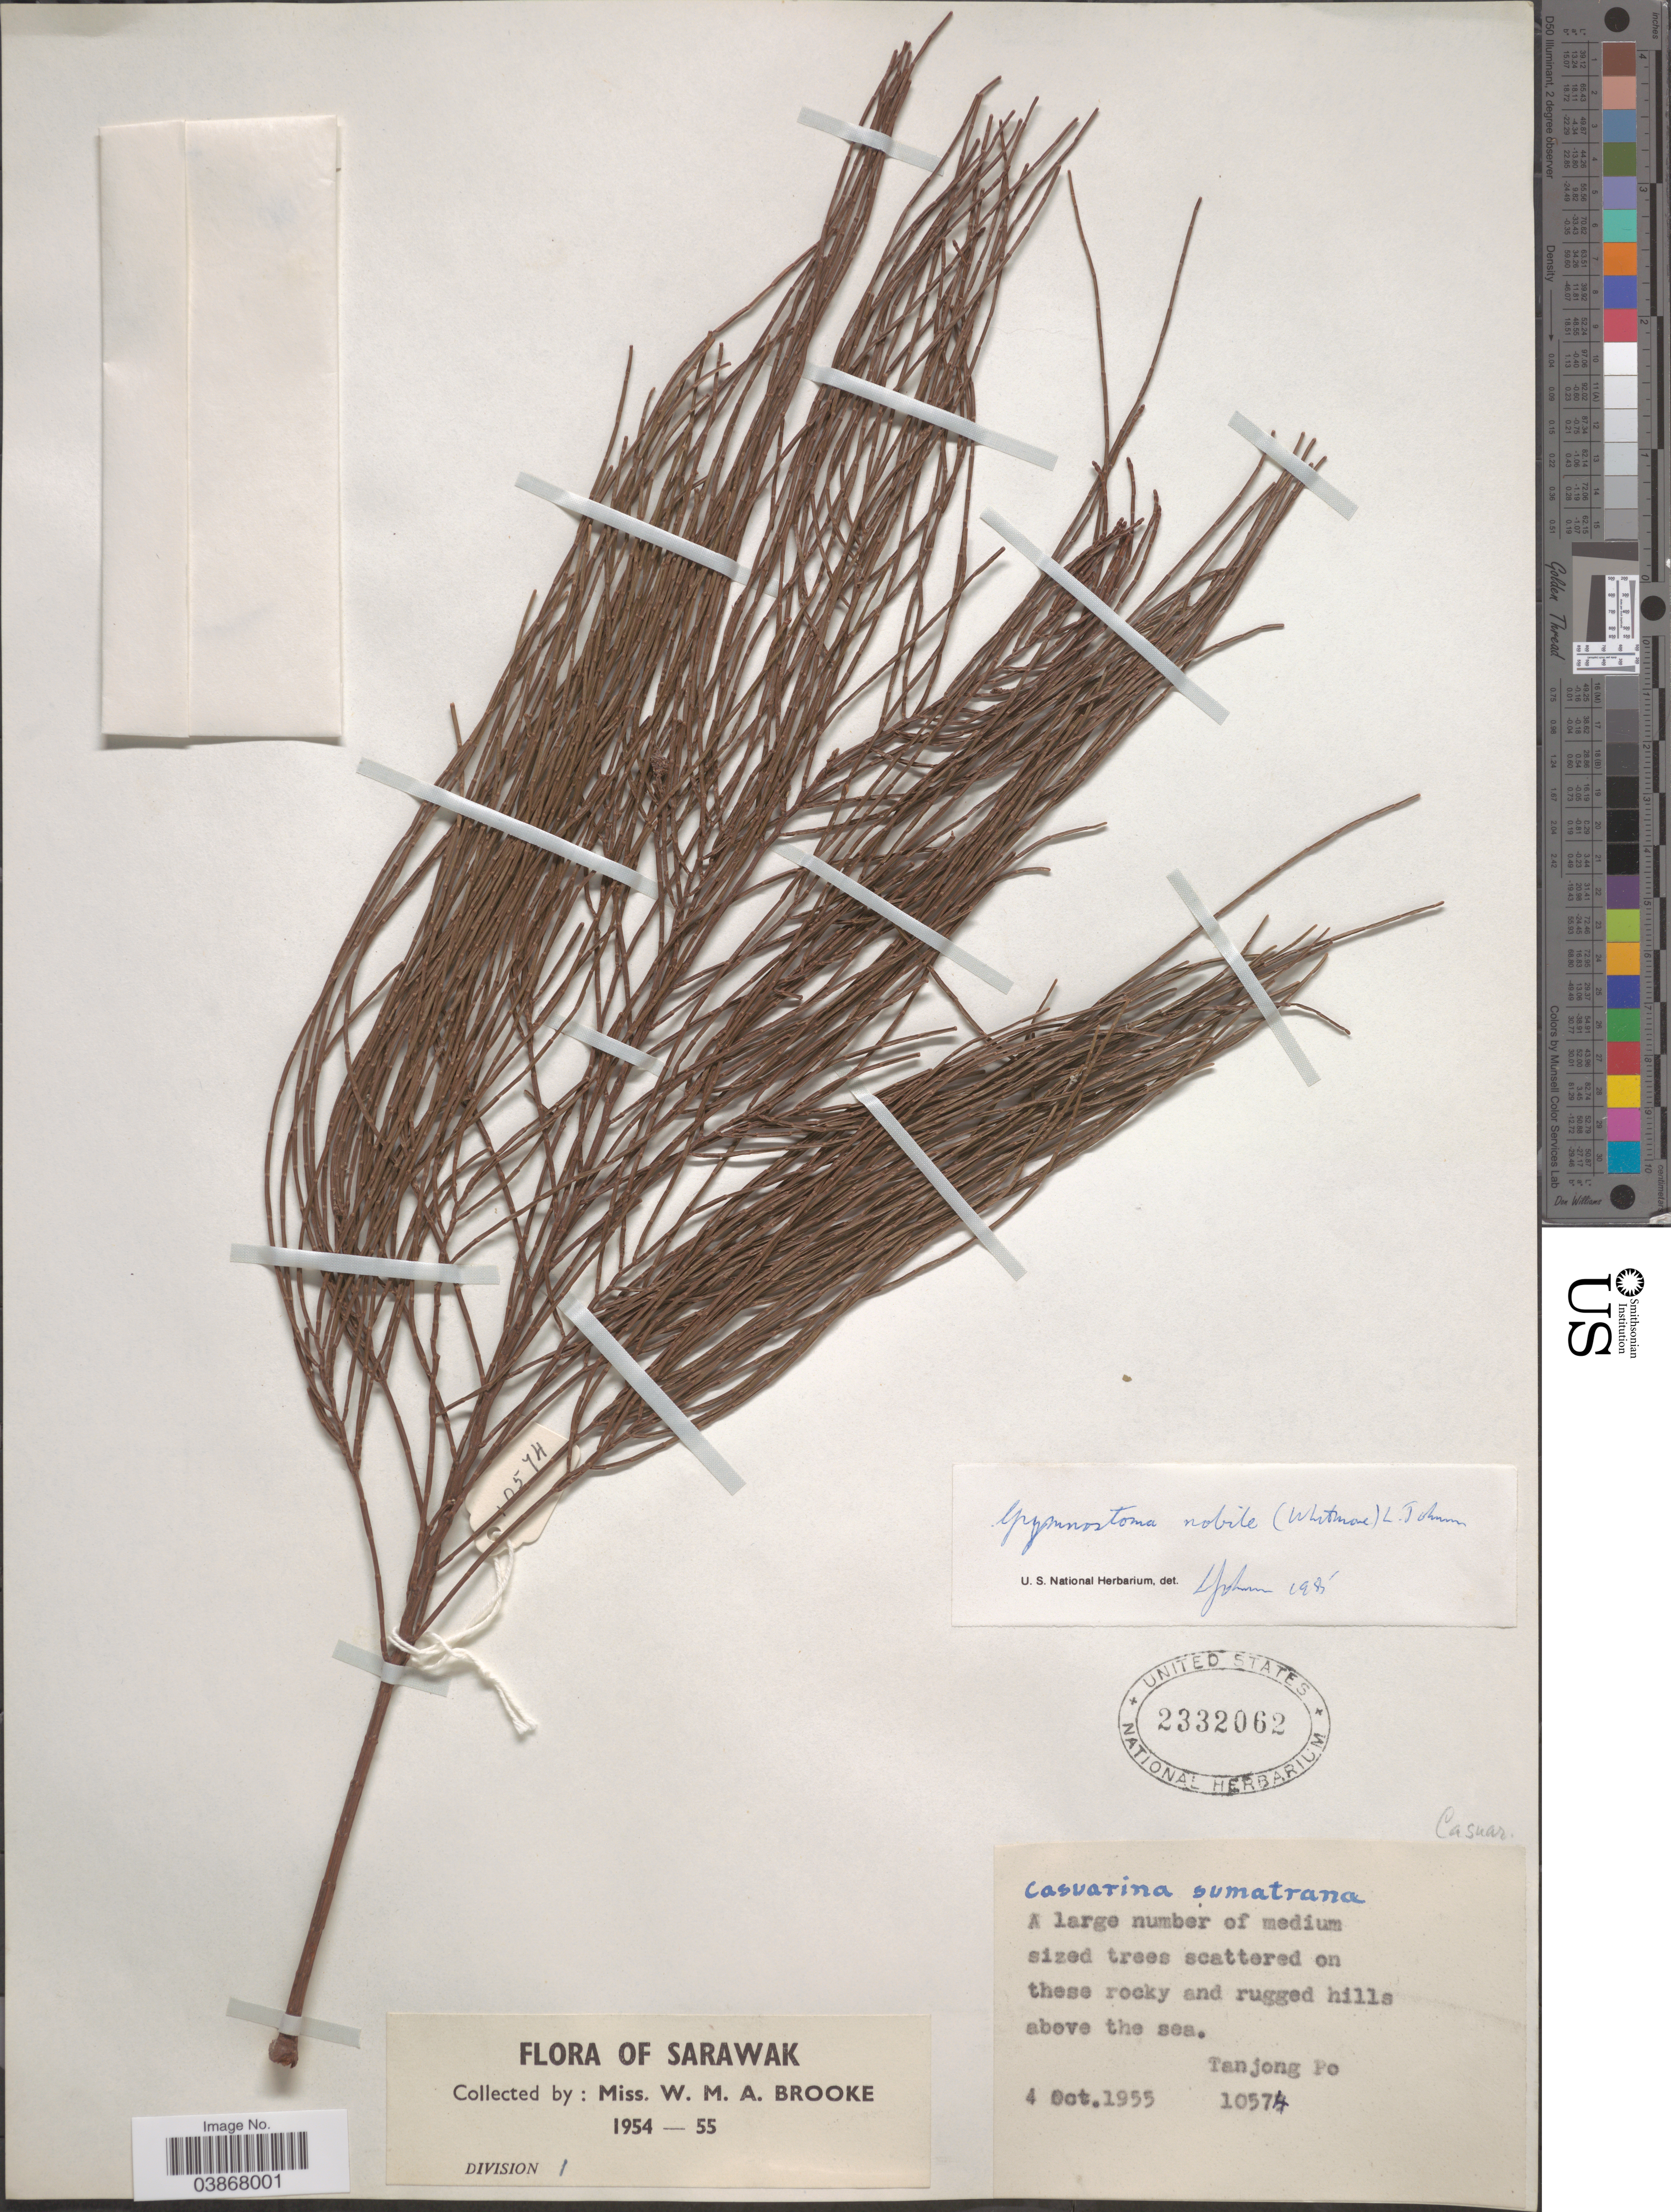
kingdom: Plantae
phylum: Tracheophyta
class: Magnoliopsida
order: Fagales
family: Casuarinaceae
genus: Gymnostoma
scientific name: Gymnostoma nobile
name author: (Whitmore) L.A.S. Johnson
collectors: W. Brooke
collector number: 10574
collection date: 1955-10-04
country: Malaysia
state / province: Sarawak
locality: Division I. Tanjong Po.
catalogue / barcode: US 2332062